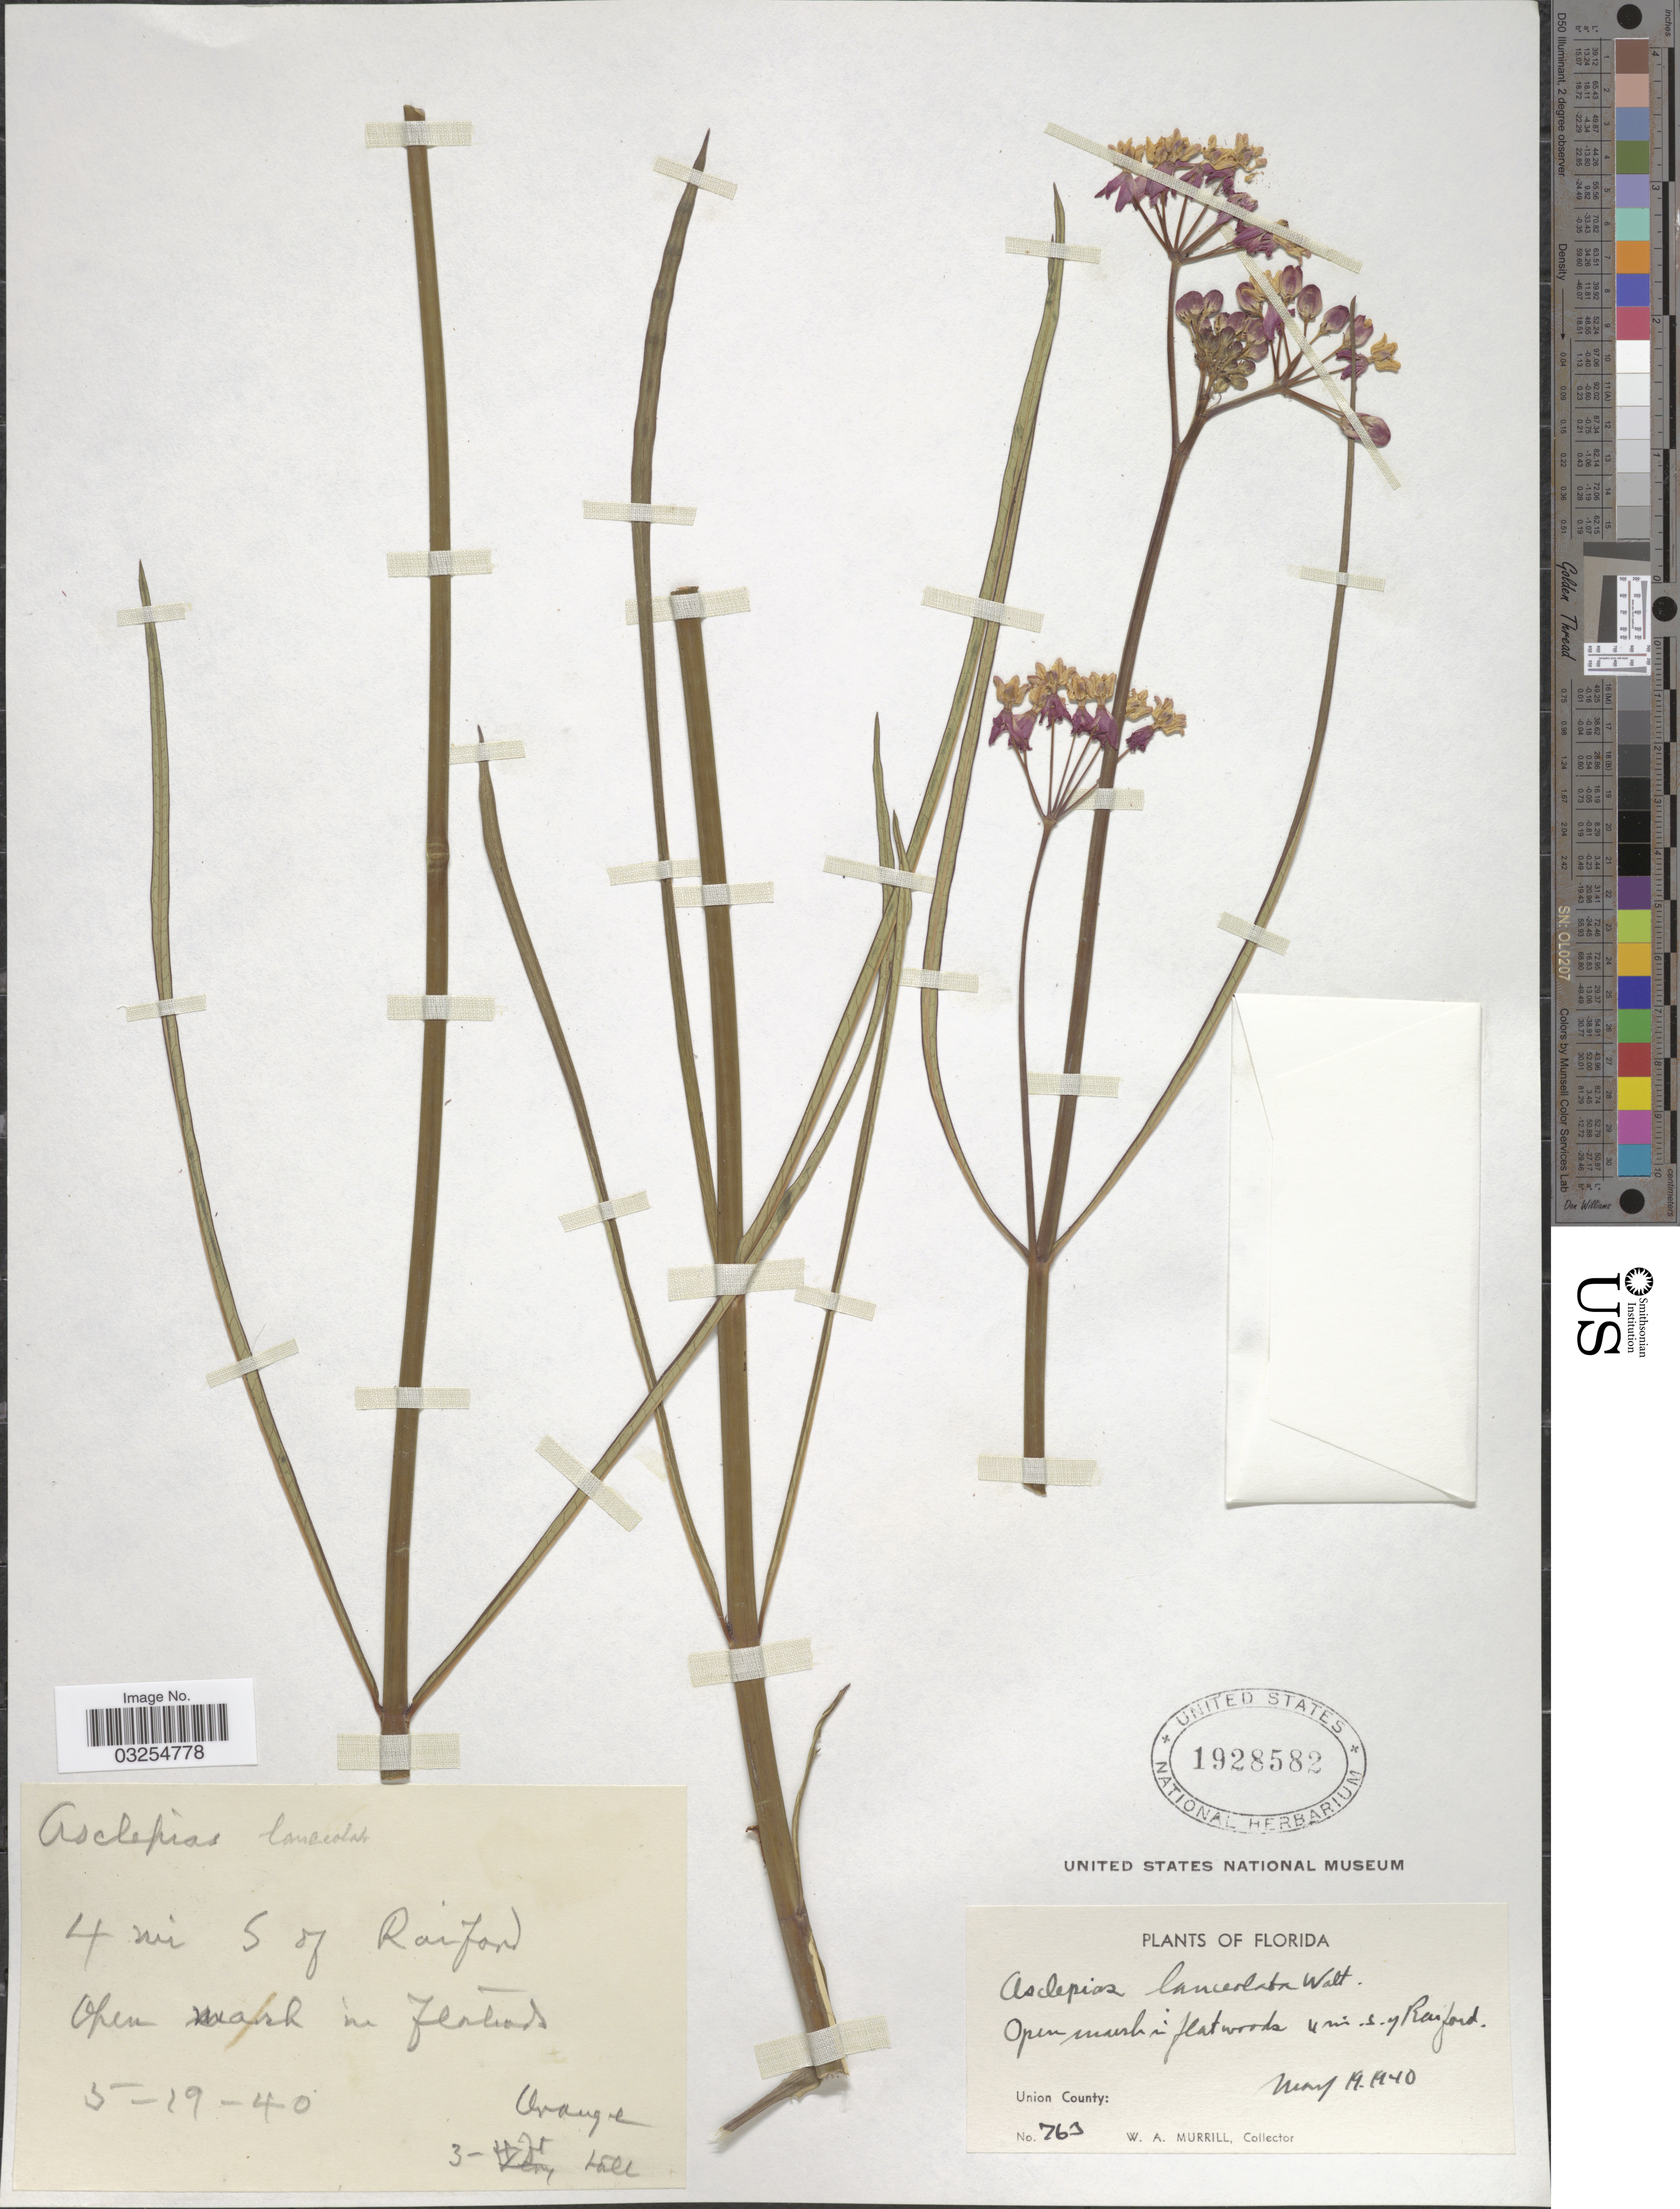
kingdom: Plantae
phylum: Tracheophyta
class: Magnoliopsida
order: Gentianales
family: Apocynaceae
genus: Asclepias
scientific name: Asclepias lanceolata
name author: Walter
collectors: W. A. Murrill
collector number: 763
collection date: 1940-05-19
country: United States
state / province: Florida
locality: Union County, Open marsh in flatwoods 4 mi. s. of Raiford.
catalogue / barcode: US 1928582